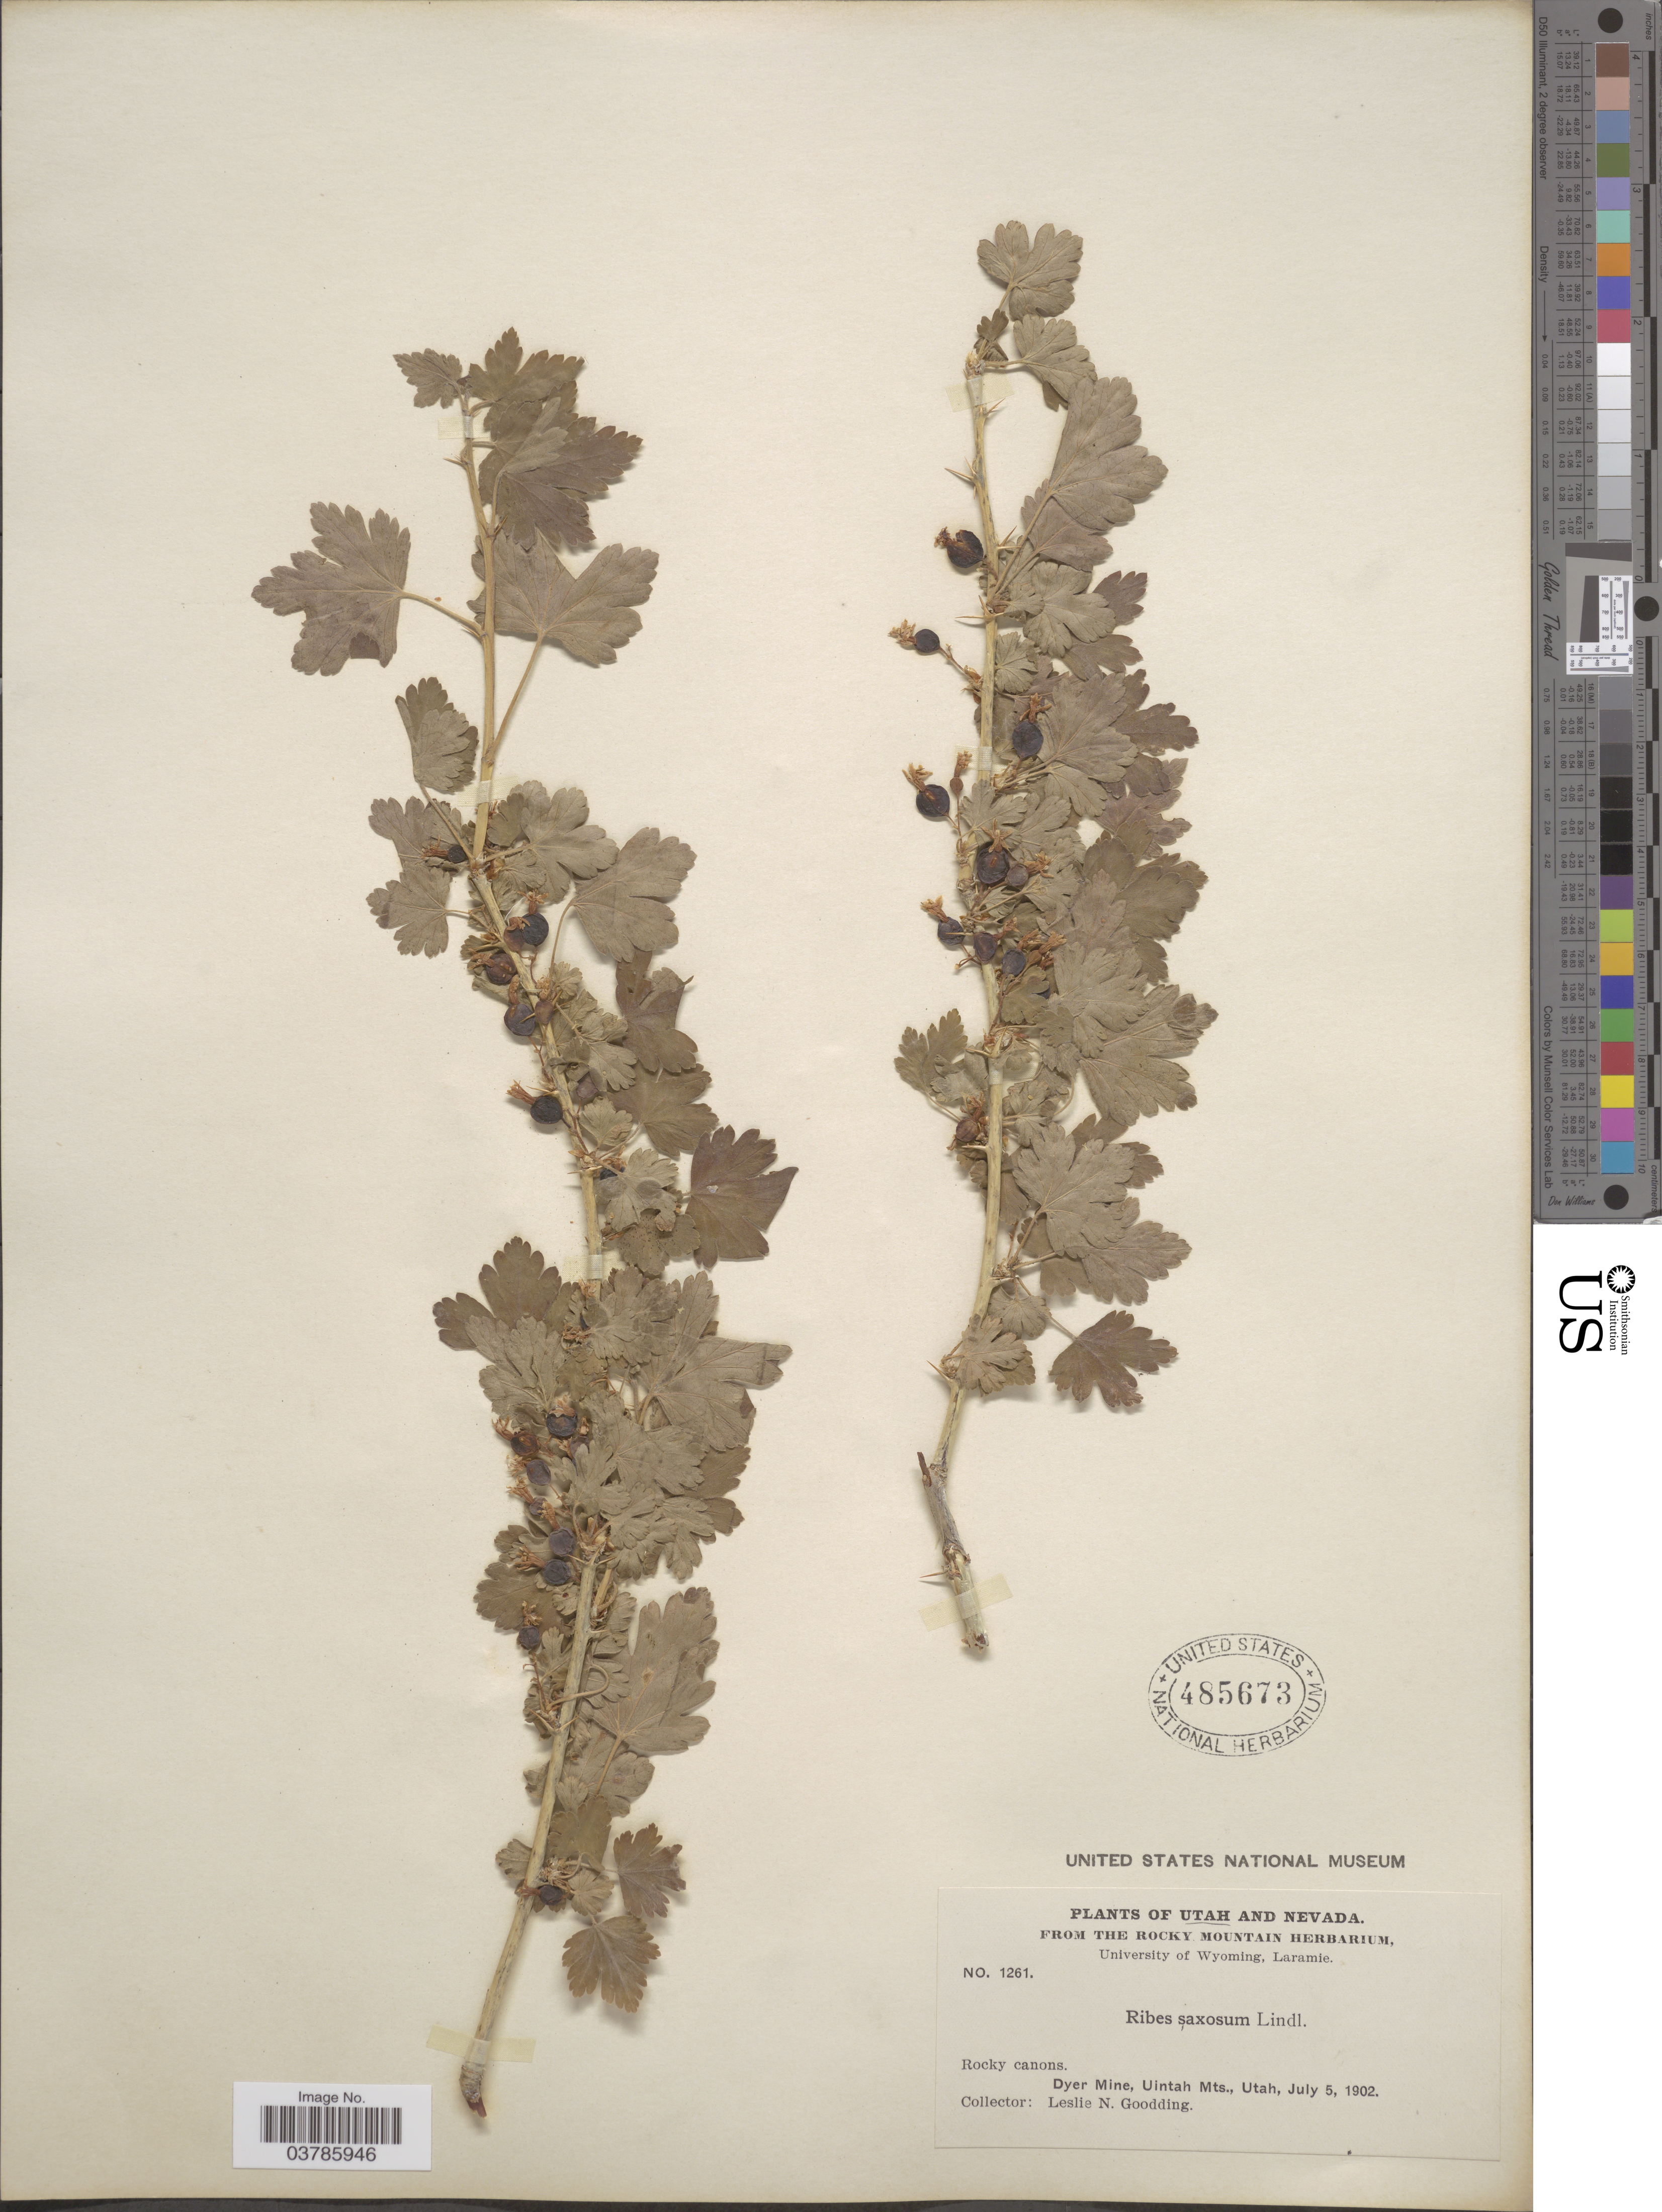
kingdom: Plantae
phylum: Tracheophyta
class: Magnoliopsida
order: Saxifragales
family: Grossulariaceae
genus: Ribes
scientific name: Ribes inerme var. inerme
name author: Rydb.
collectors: L. N. Goodding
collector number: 1261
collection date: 1902-07-05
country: United States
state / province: Utah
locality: Rocky Canons, Dyer Mine, Uintah Mts.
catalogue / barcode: US 485673